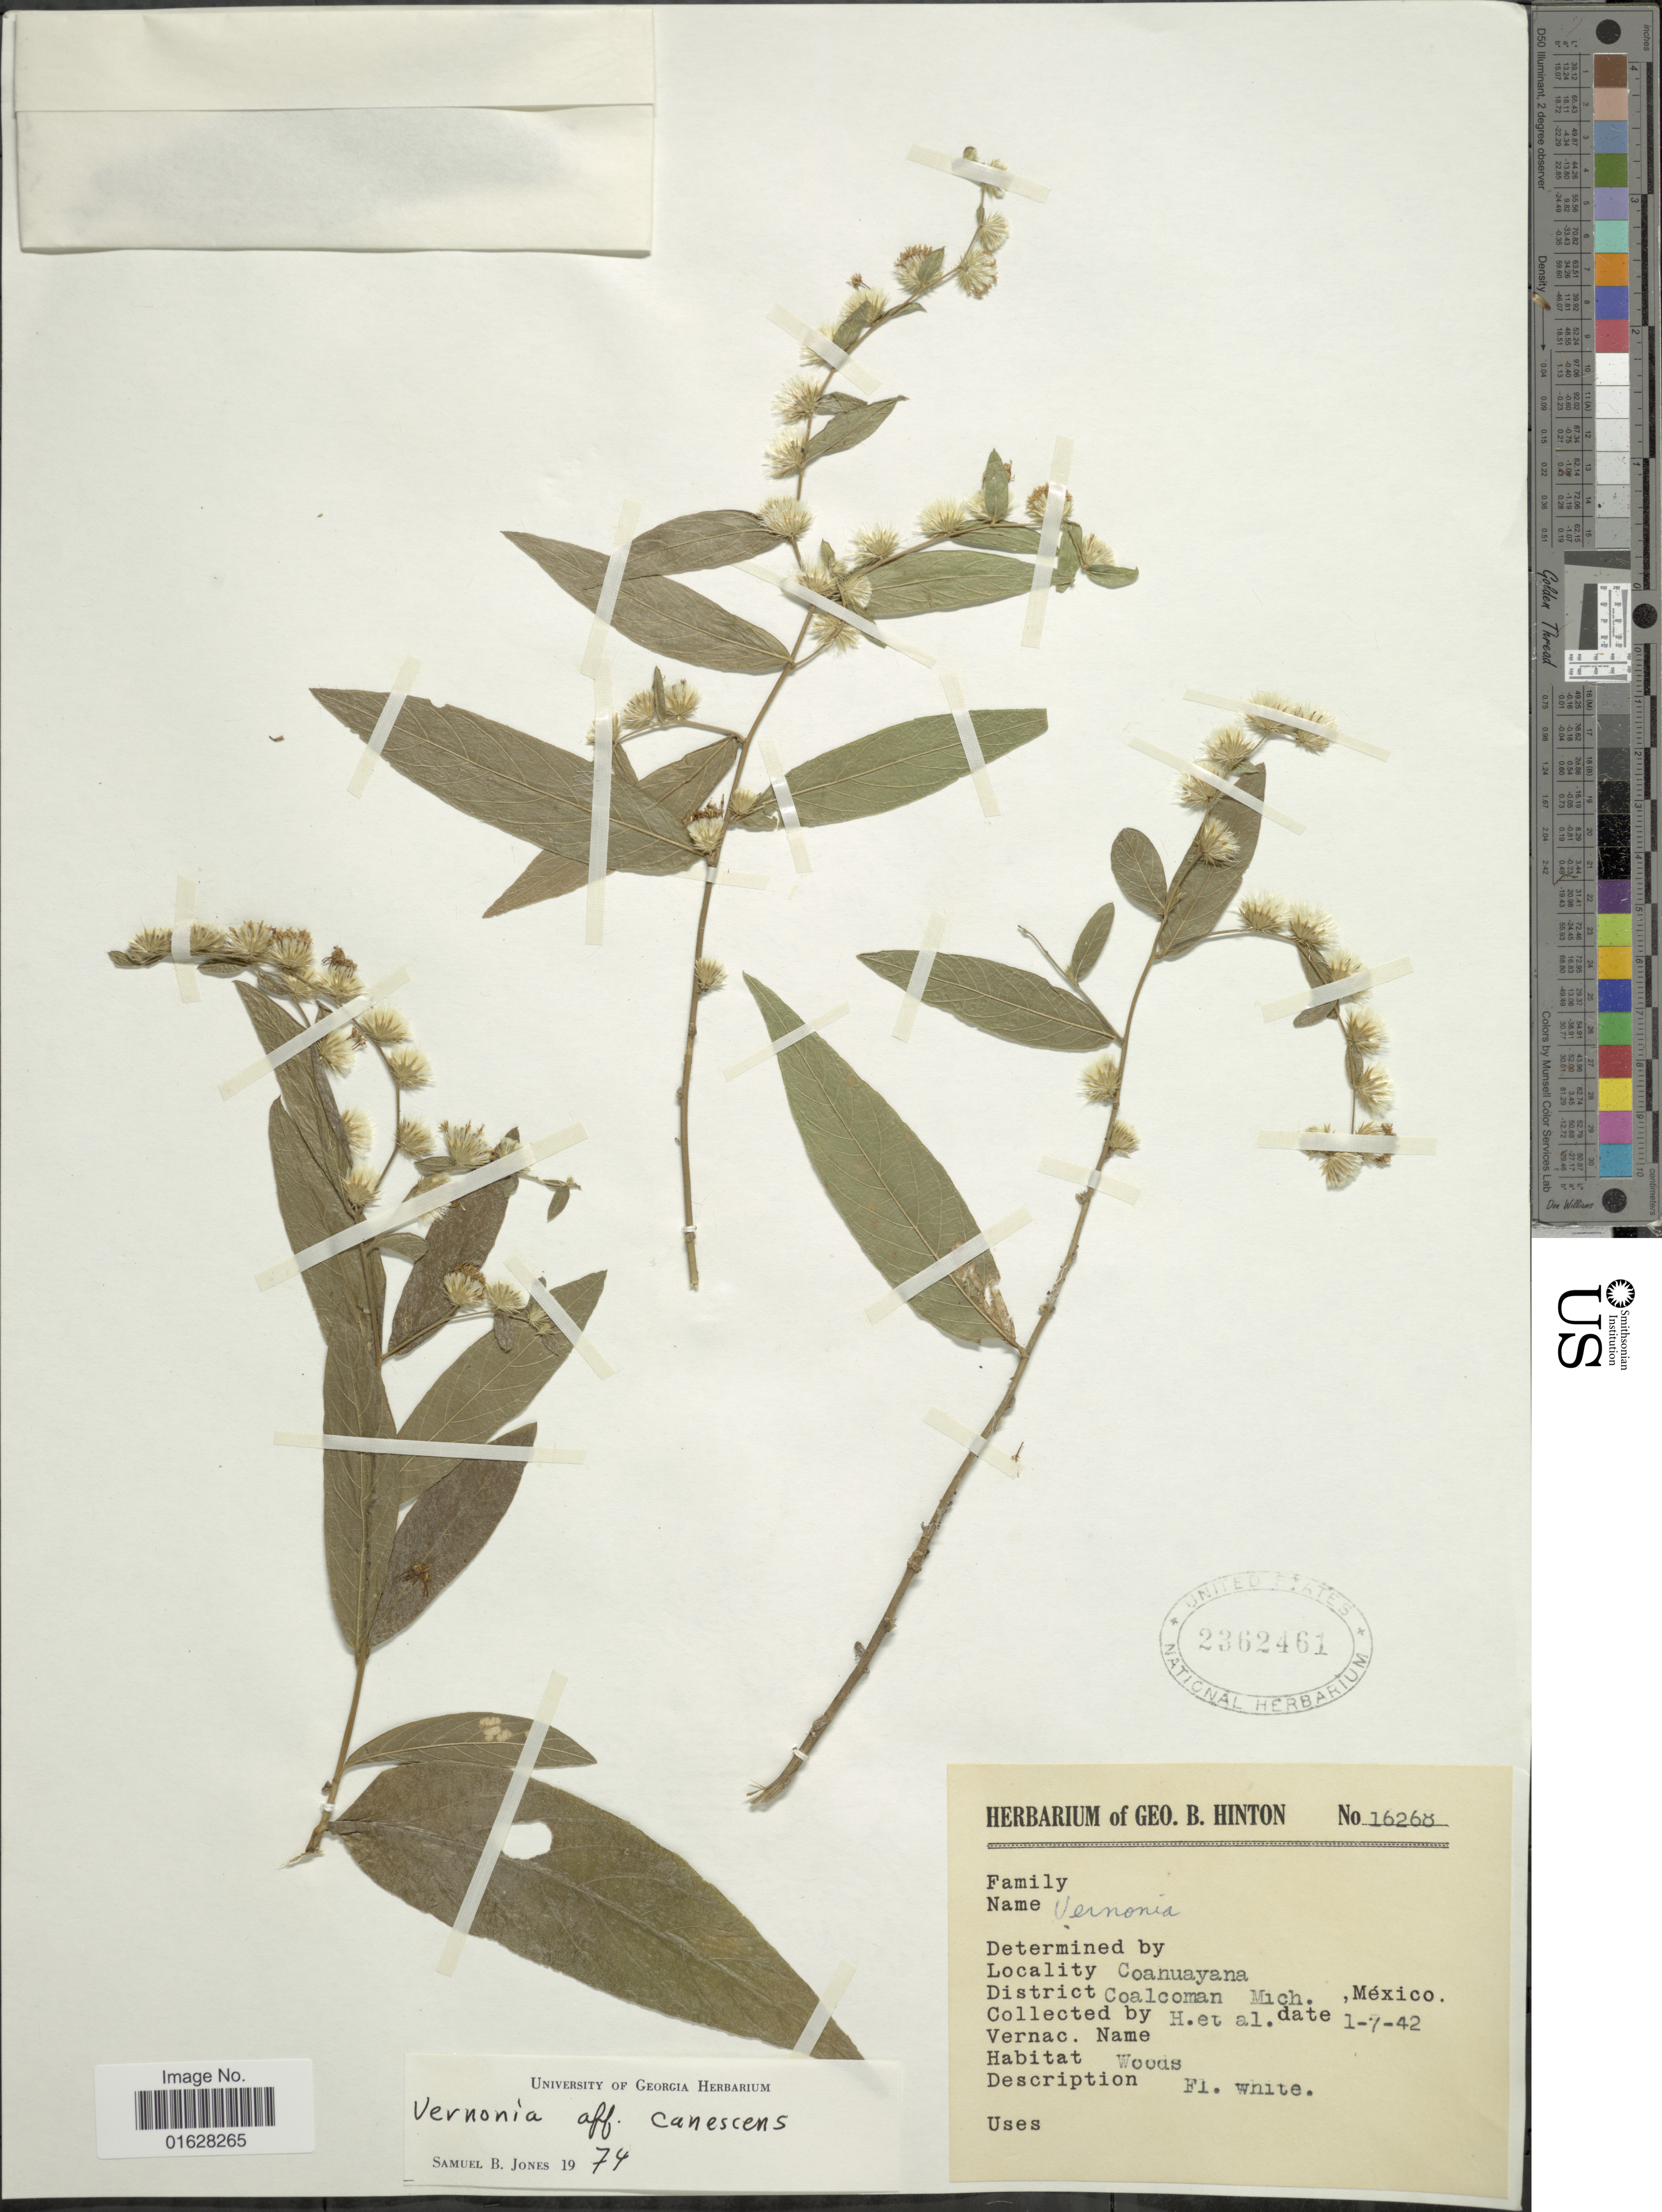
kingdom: Plantae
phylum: Tracheophyta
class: Magnoliopsida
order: Asterales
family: Asteraceae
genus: Lepidaploa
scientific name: Lepidaploa canescens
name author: (Kunth) H. Rob.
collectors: G. B. Hinton & et al.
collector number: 16268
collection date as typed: Transcribed d/m/y: 1/7/42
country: Mexico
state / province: Michoacán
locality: Coahuayana, District Coalcoman, Mich., Mexico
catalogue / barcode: US 2362461